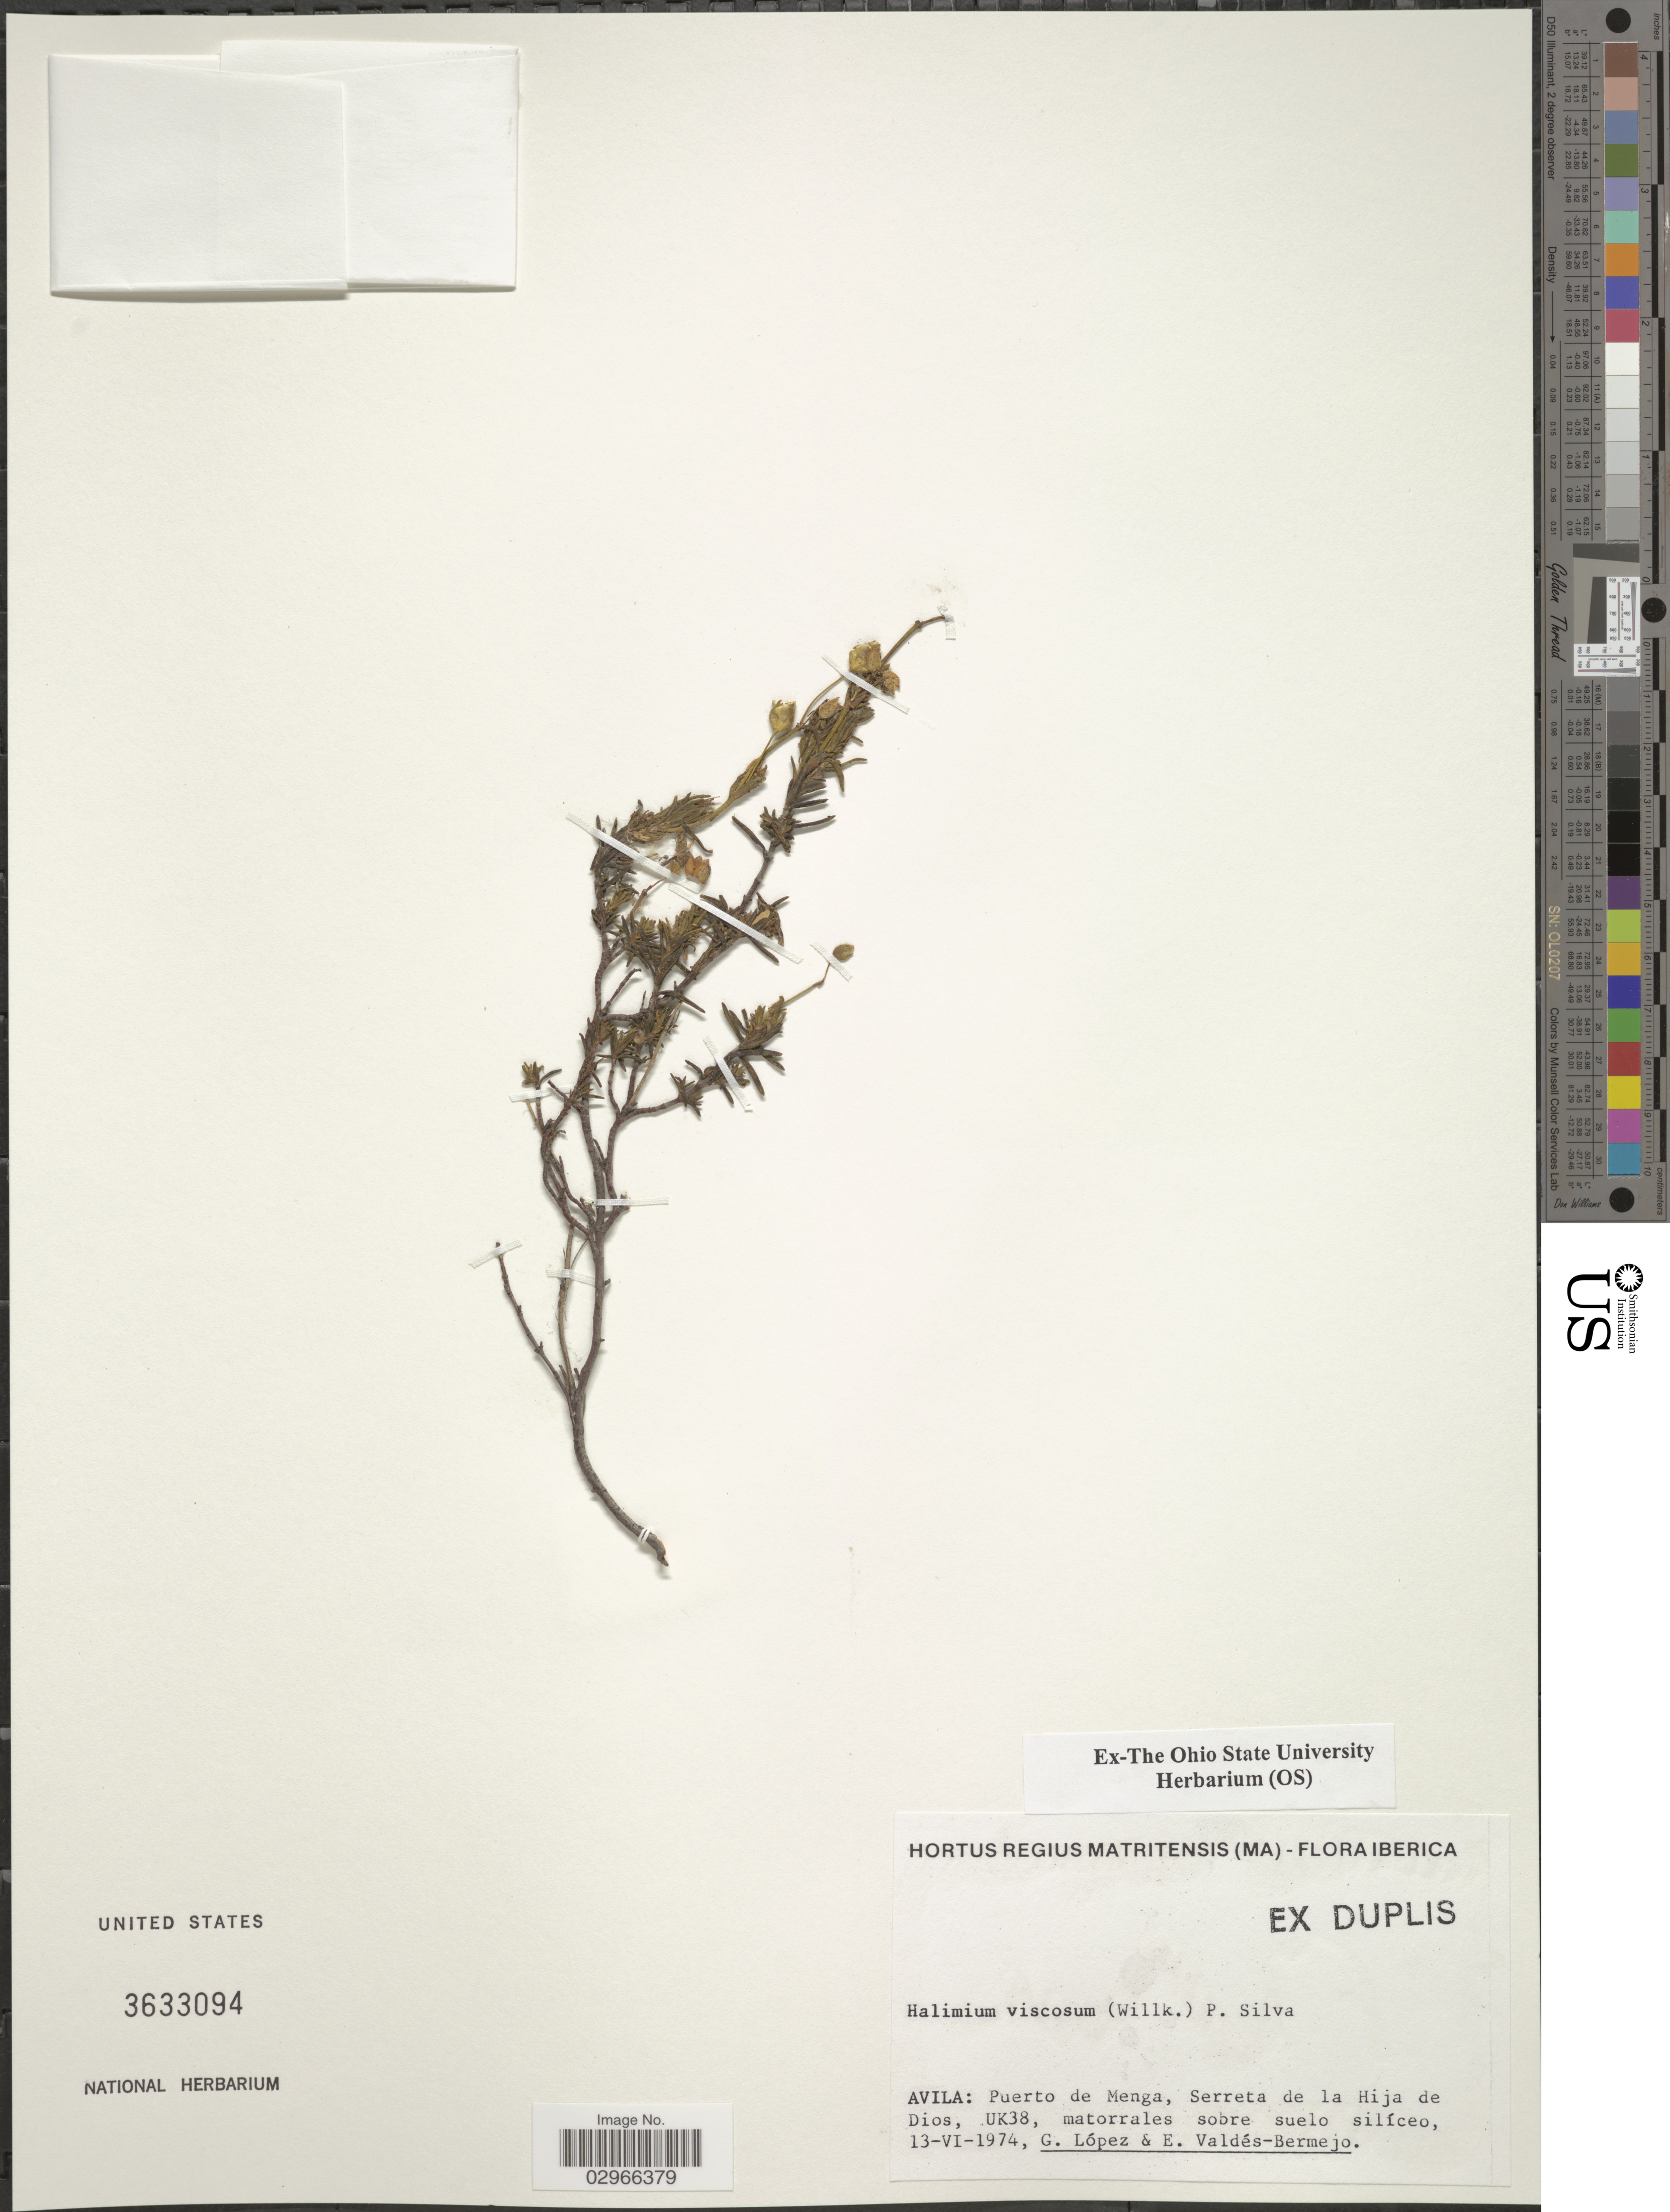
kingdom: Plantae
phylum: Tracheophyta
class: Magnoliopsida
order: Malvales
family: Cistaceae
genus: Halimium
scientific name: Halimium viscosum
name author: (Willk.) P. Silva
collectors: G. López & E. Valdes Bermejo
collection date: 1974-06-13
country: Spain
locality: Iberica. Avila: Puerto de Menga, Serreta de la Hija de Dios, UK38.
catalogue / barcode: US 3633094